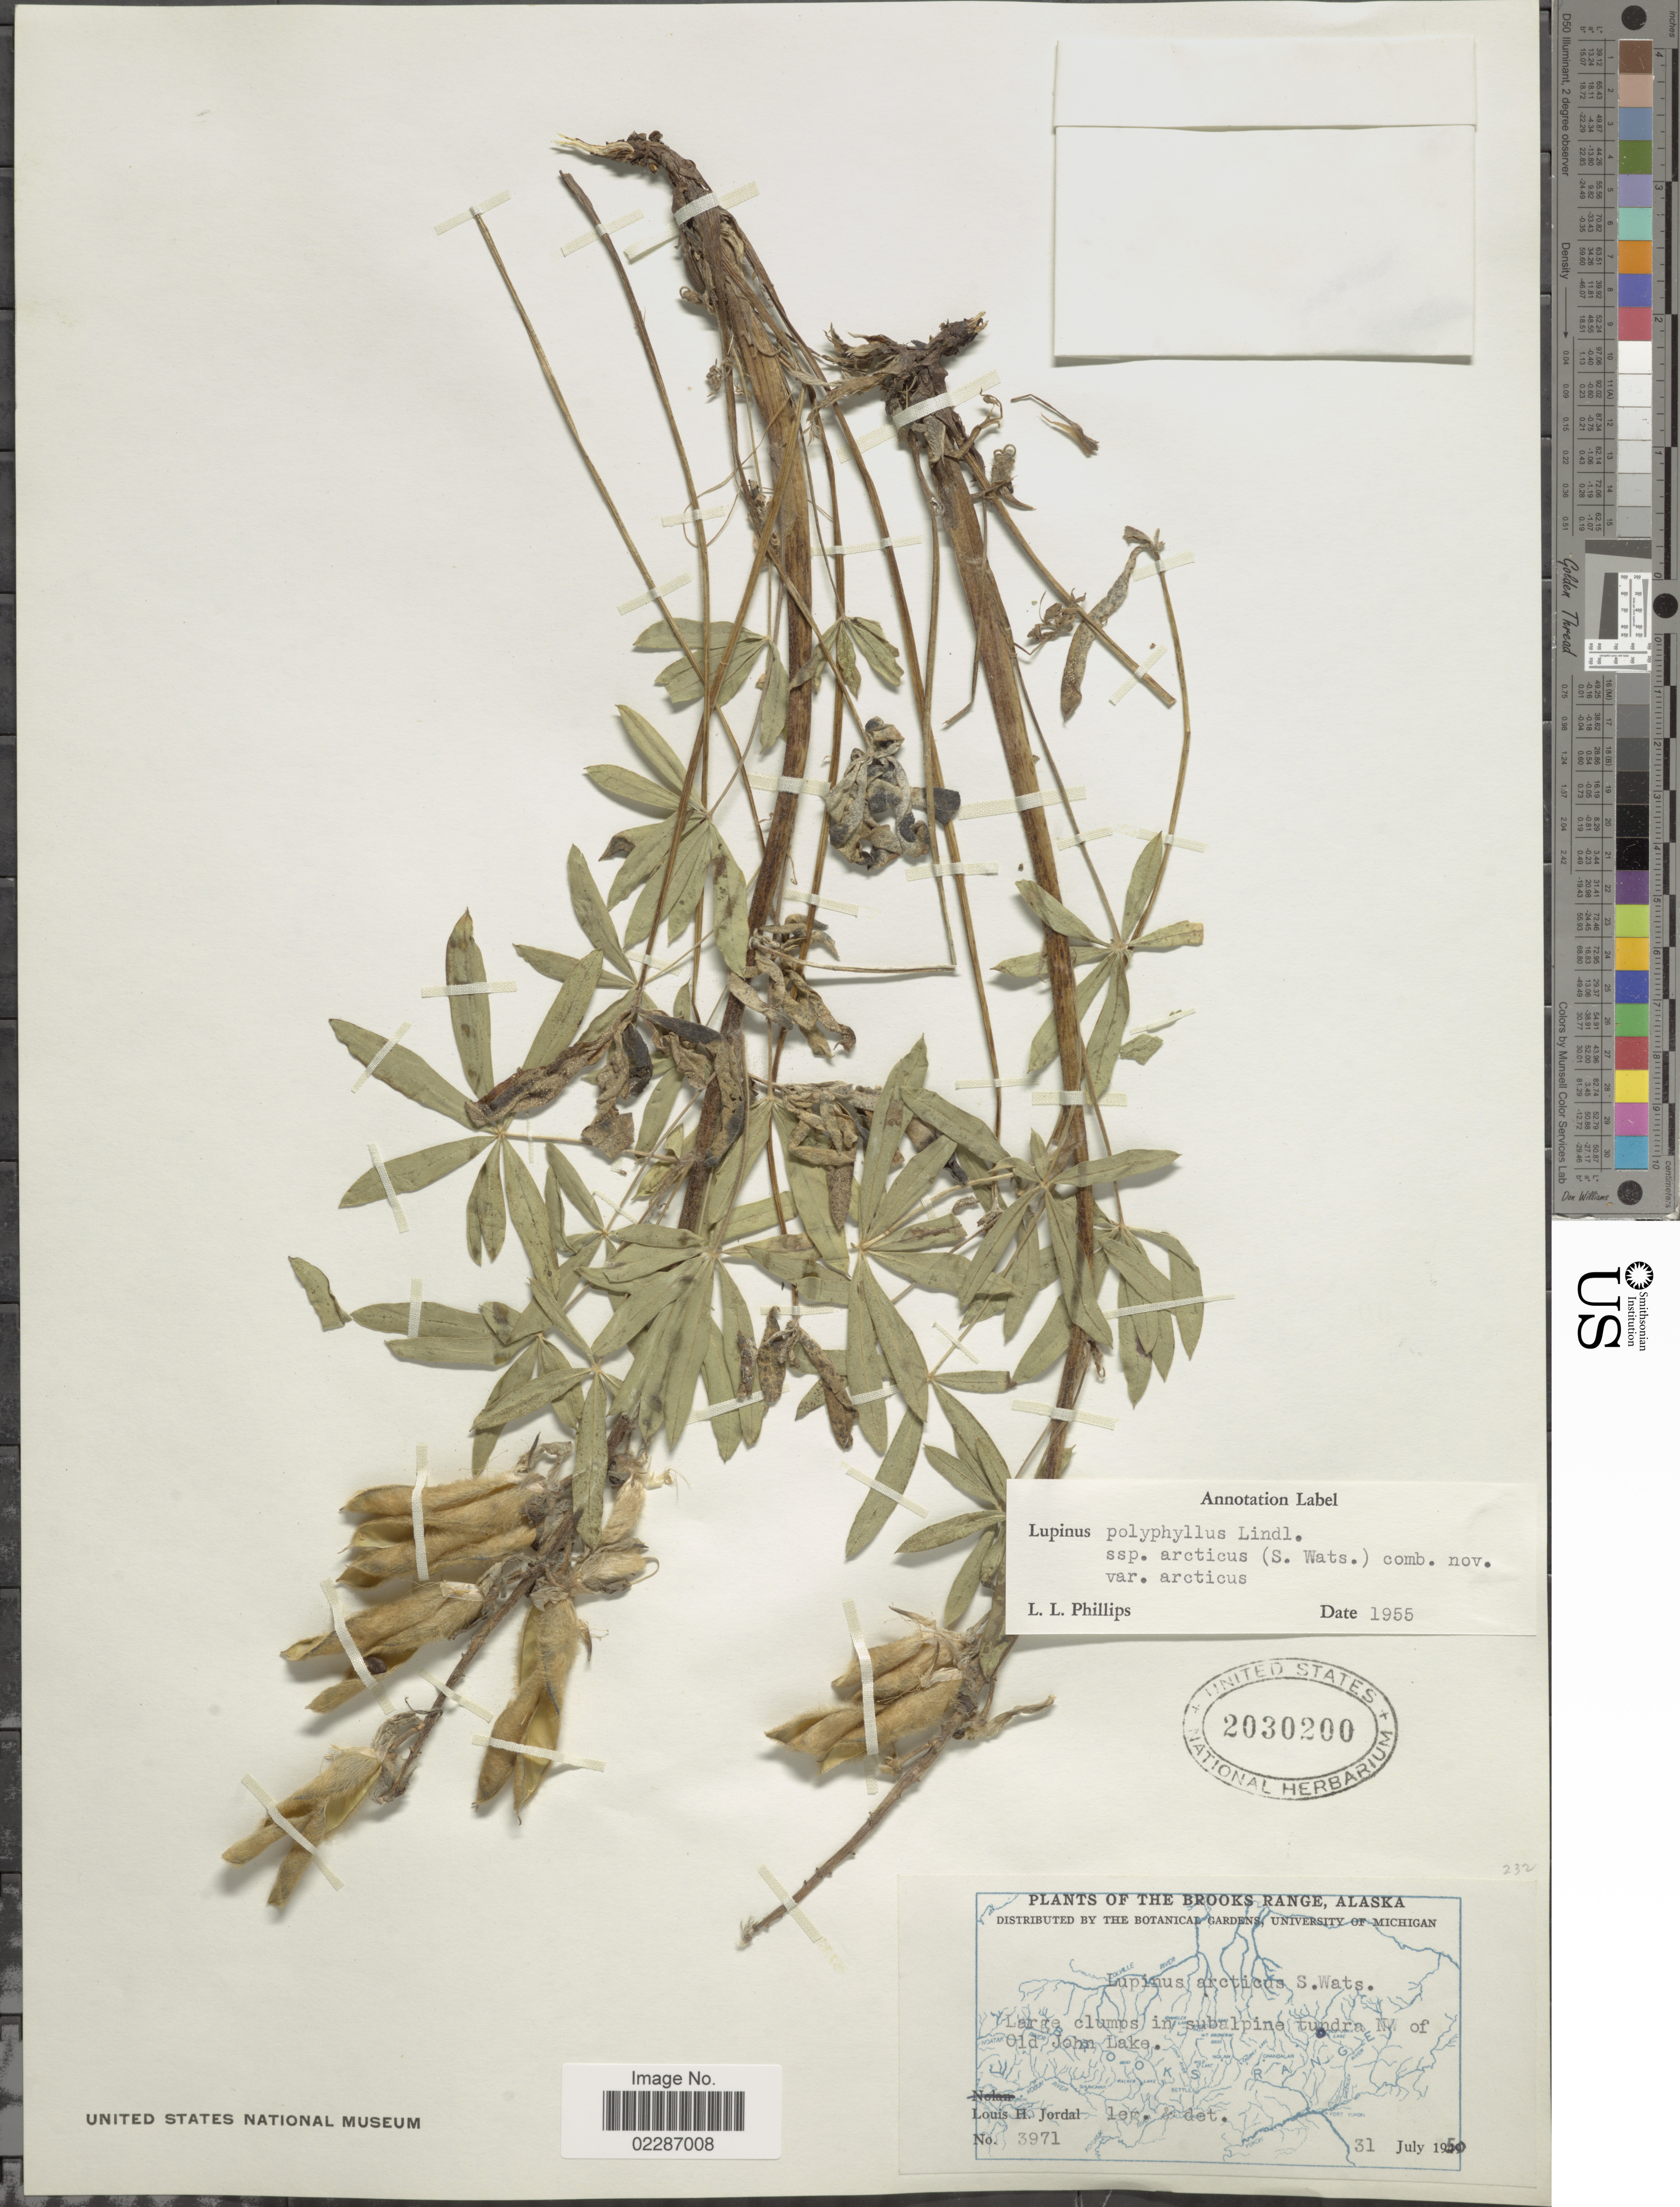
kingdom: Plantae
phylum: Tracheophyta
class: Magnoliopsida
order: Fabales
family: Fabaceae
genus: Lupinus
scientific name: Lupinus arcticus subsp. arcticus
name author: S. Watson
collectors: L. Jordal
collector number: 3971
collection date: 1950-07-31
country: United States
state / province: Alaska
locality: The Brooks Range, Large, clumps in subalpine tundra N of Old John Lake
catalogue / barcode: US 2030200